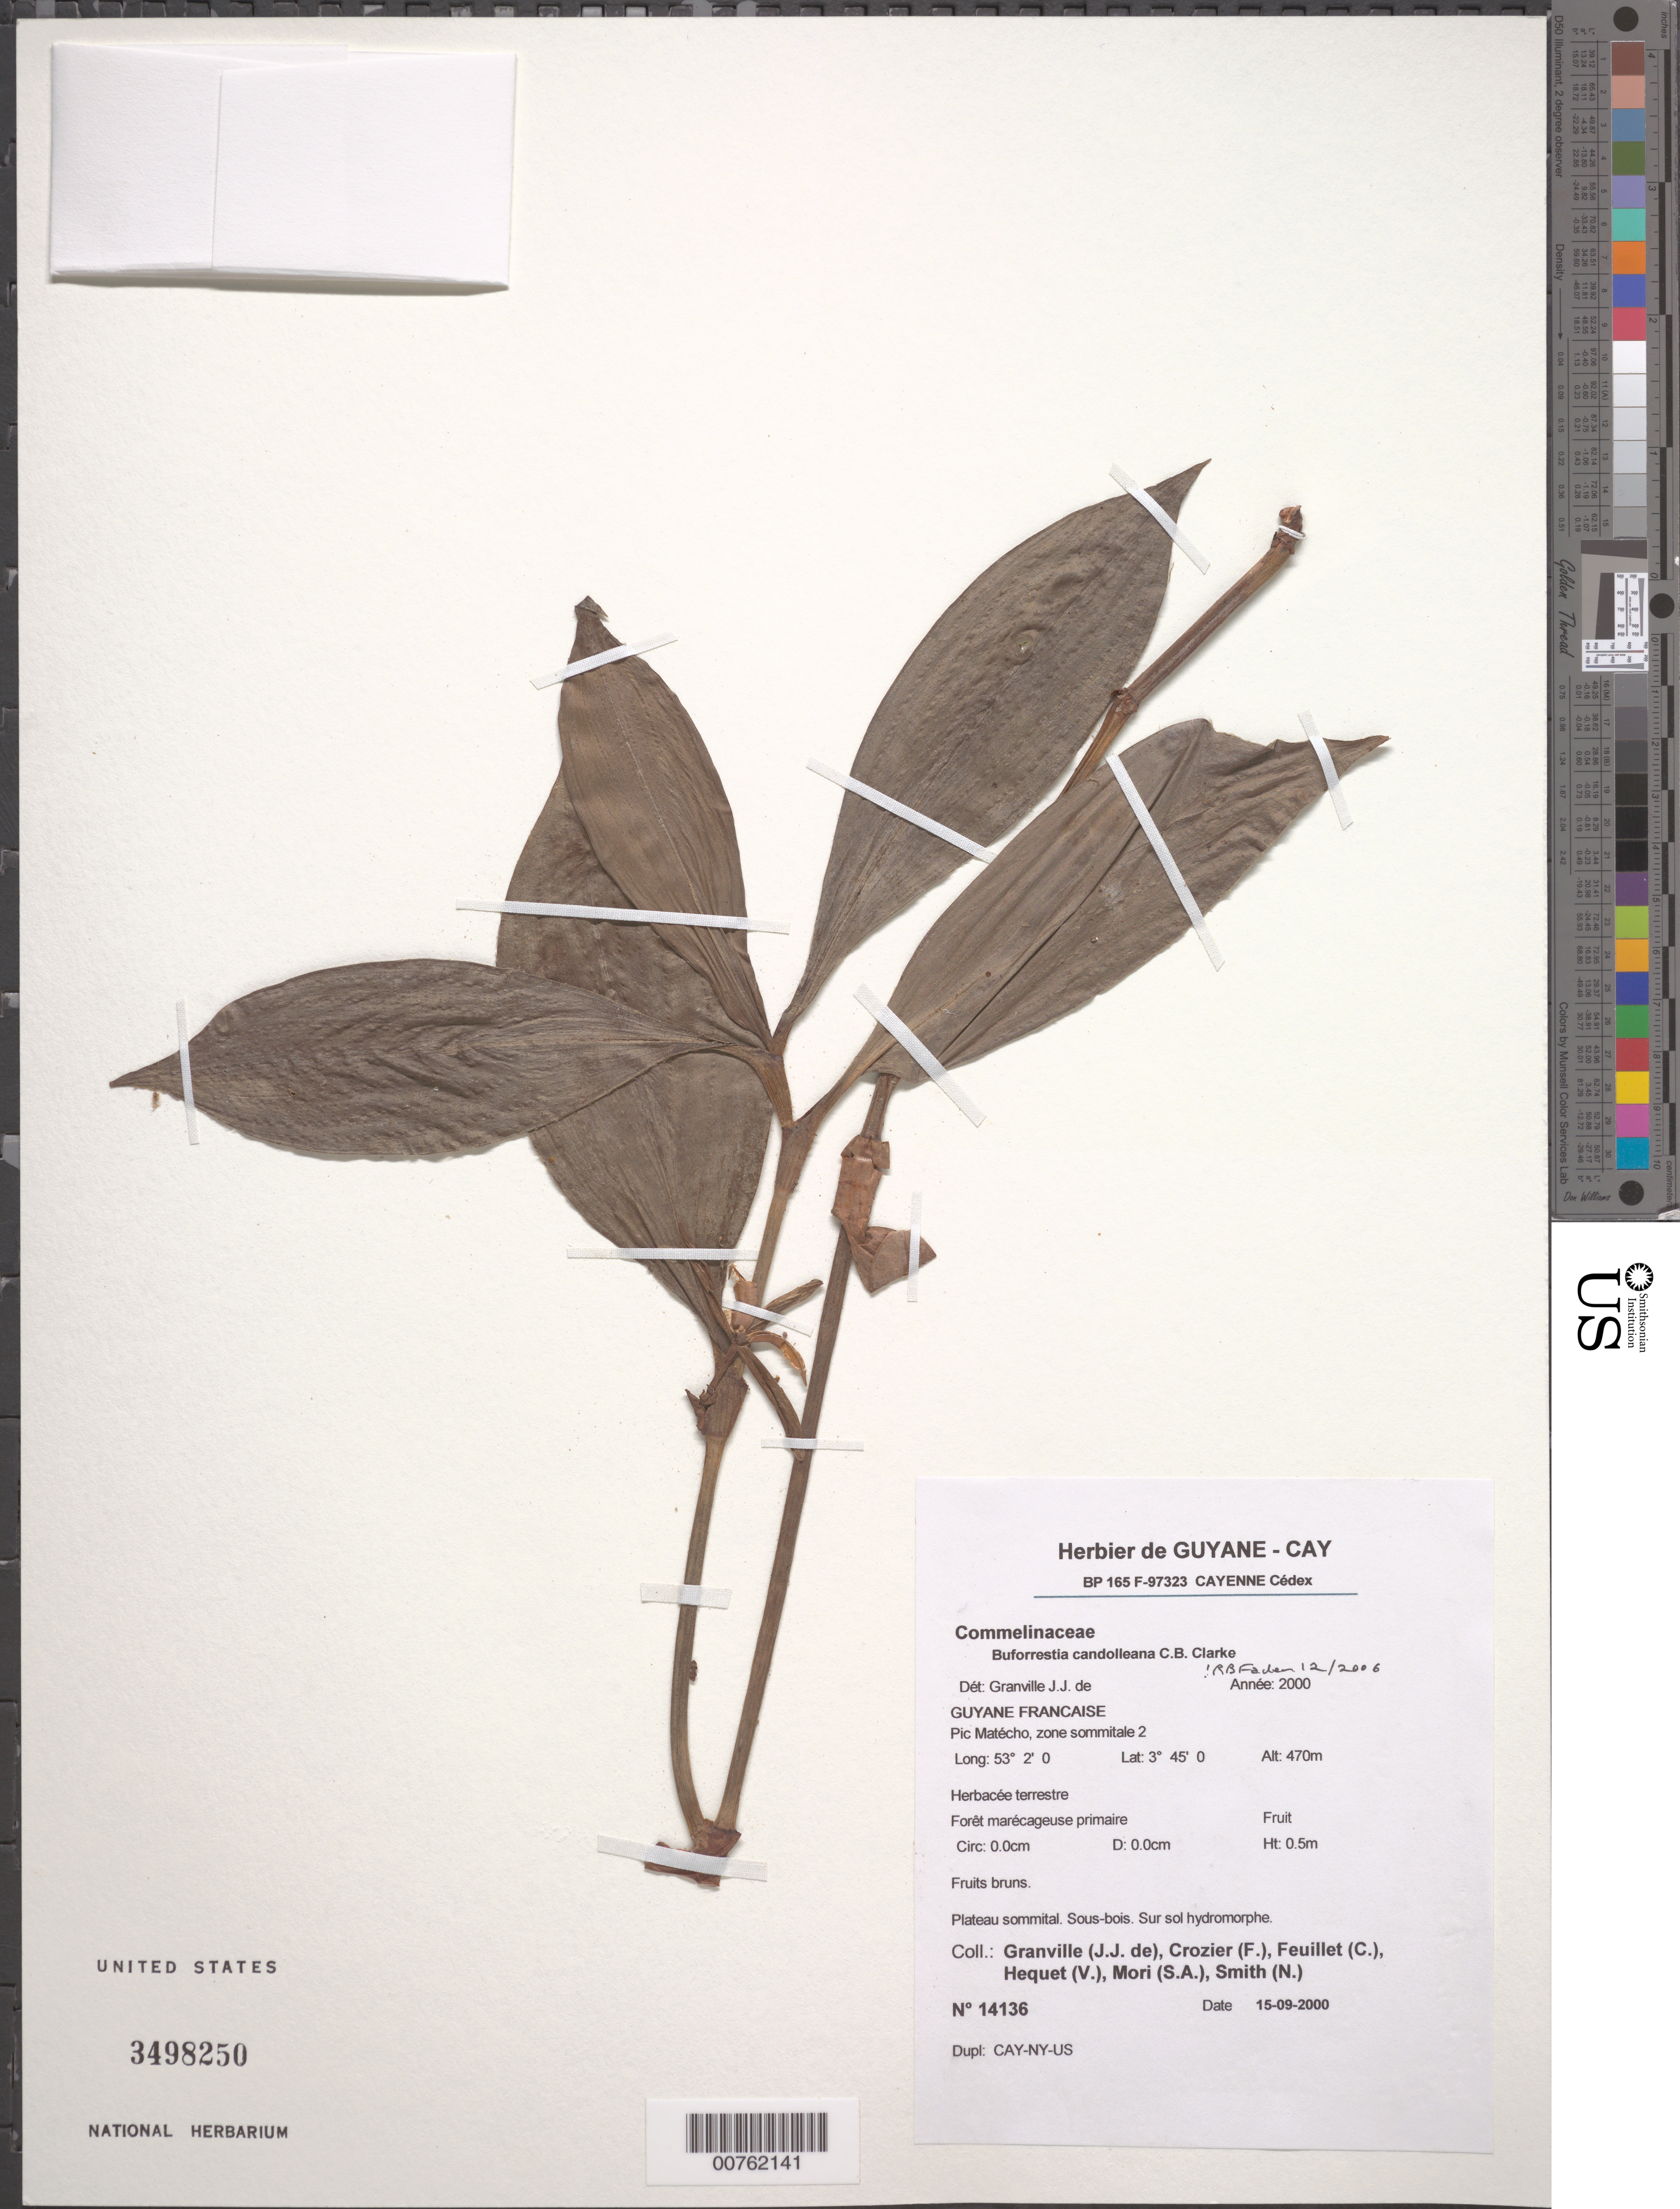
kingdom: Plantae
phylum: Tracheophyta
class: Liliopsida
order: Commelinales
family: Commelinaceae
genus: Buforrestia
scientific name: Buforrestia candolleana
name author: C.B. Clarke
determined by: Faden, Robert B., (US), Smithsonian Institution - National Museum of Natural History (UNITED STATES)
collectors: J.-J. de Granville et al.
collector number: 14136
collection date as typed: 15 Sep 2000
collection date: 2000-09-15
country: French Guiana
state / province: Saint-Georges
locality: Pic Matecho, zone sommitale2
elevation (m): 470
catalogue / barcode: US 3498250